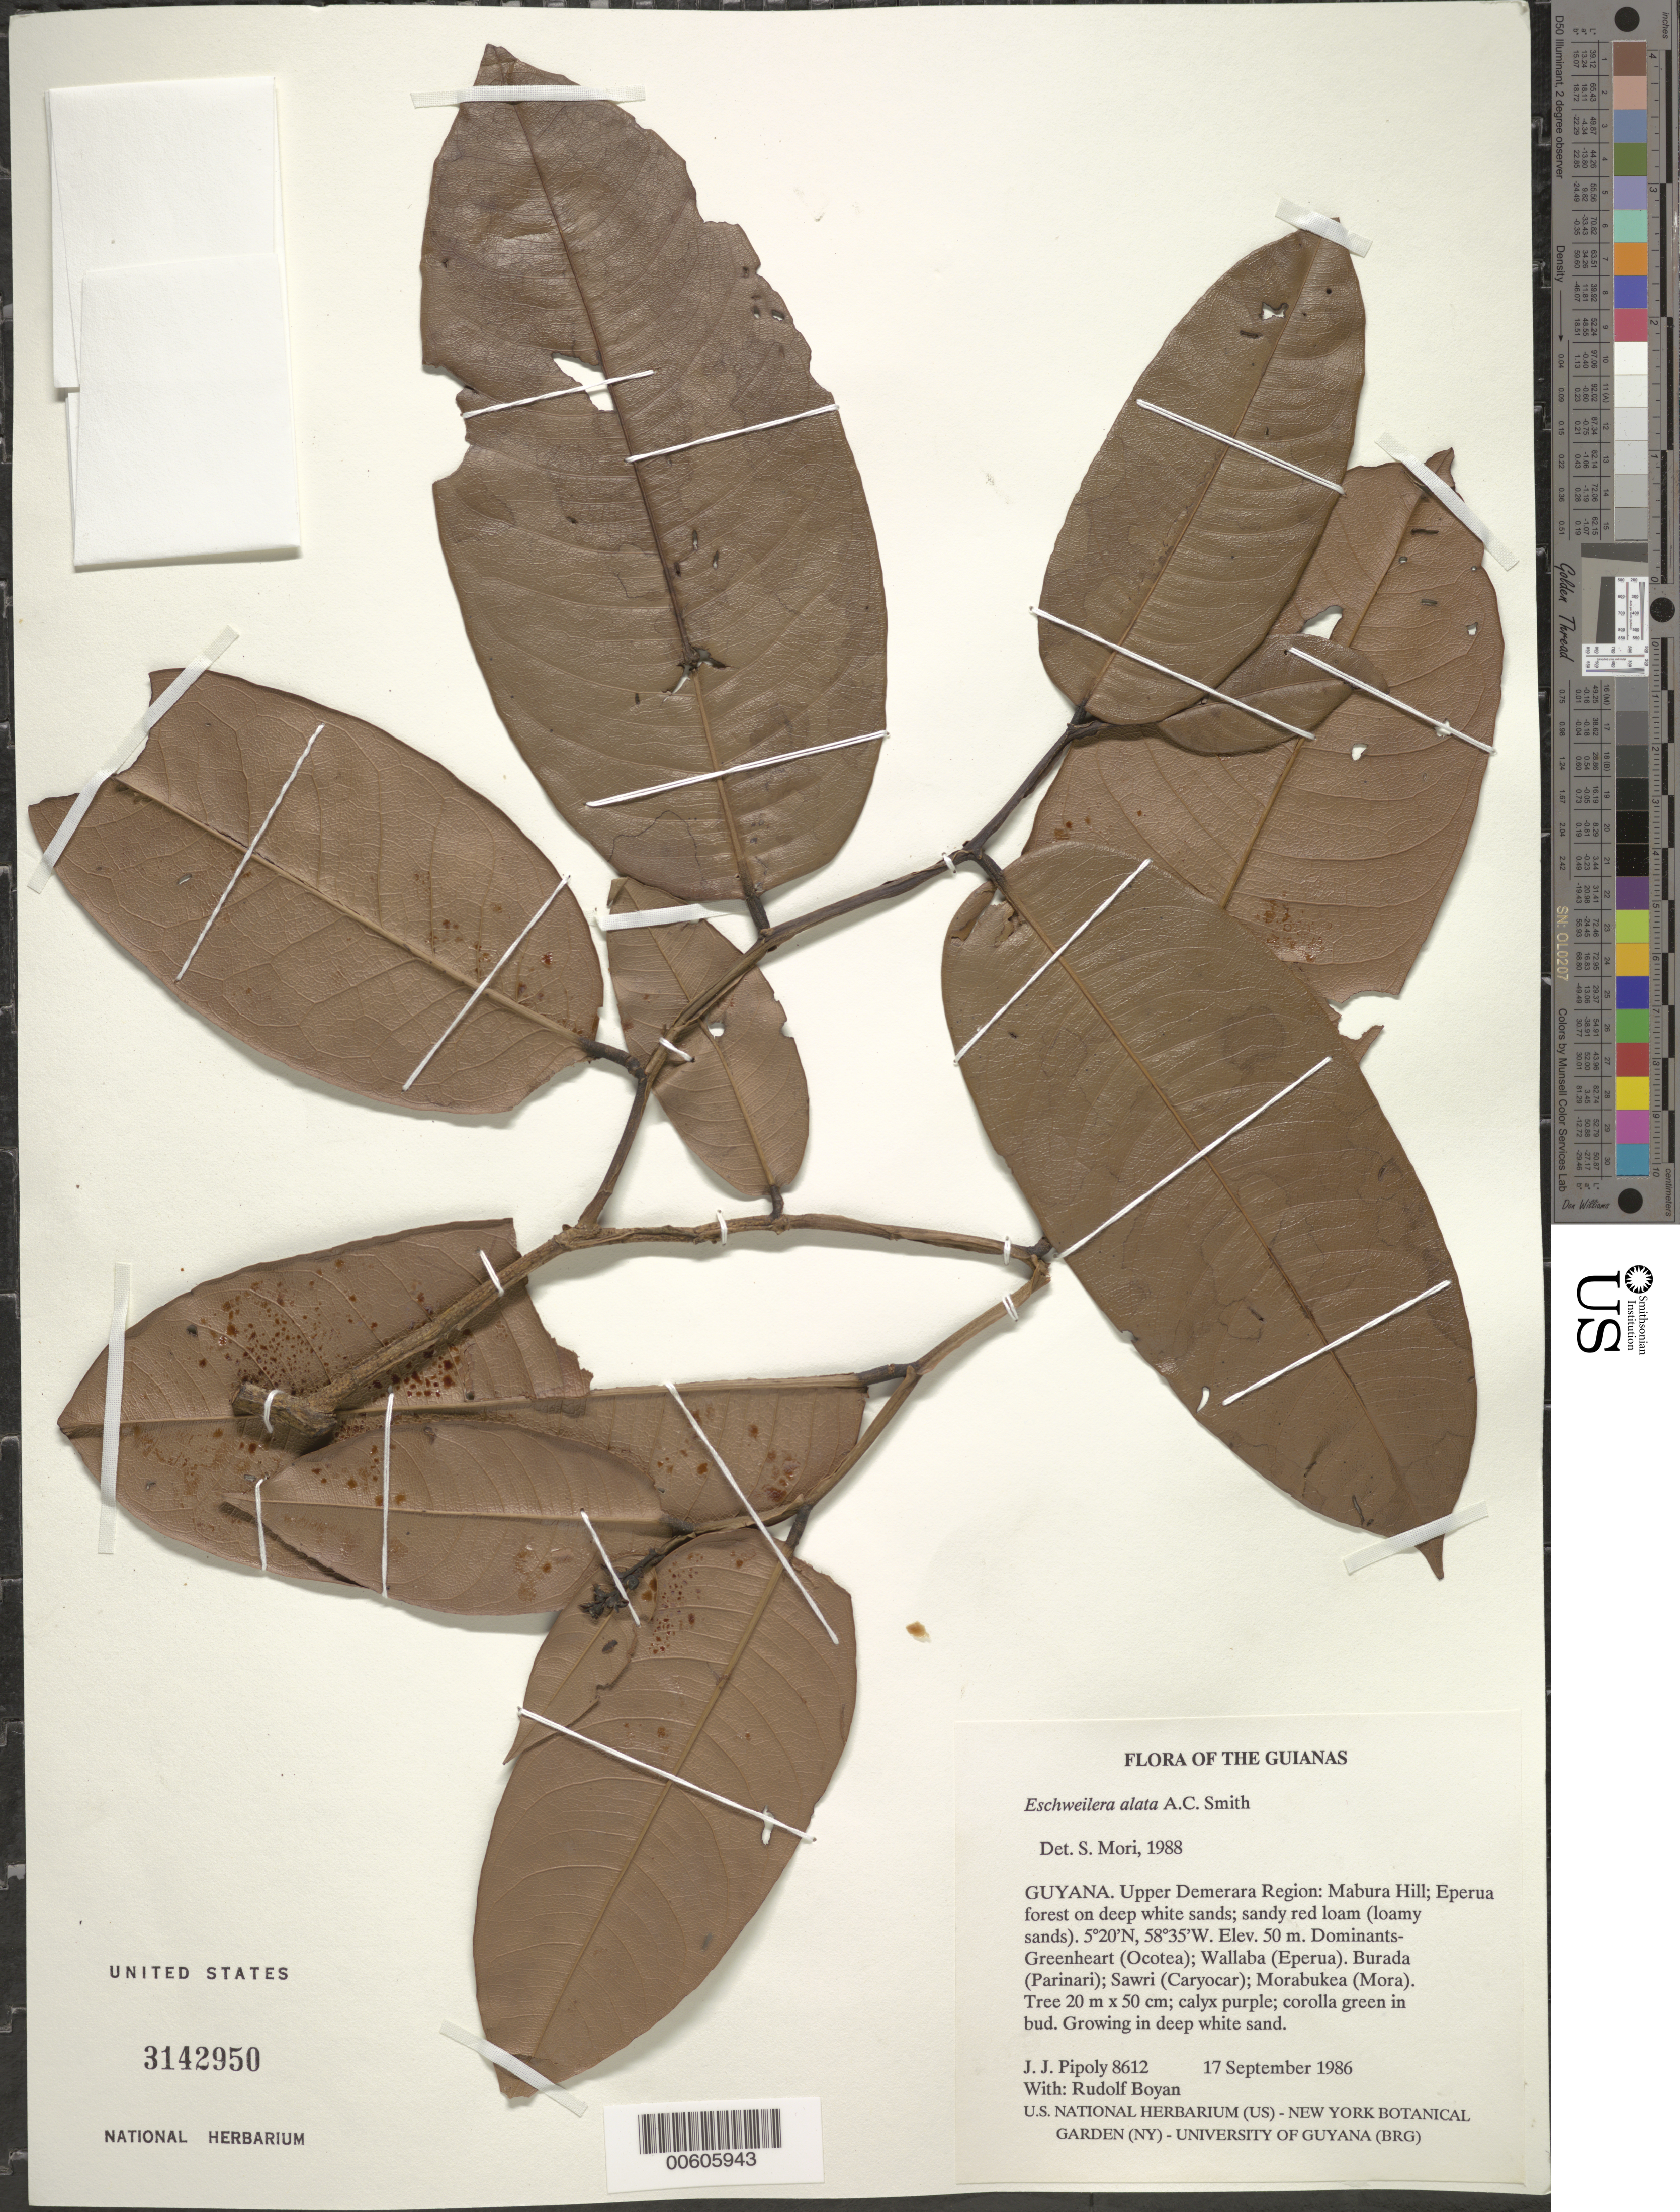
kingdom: Plantae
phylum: Tracheophyta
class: Magnoliopsida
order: Ericales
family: Lecythidaceae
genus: Eschweilera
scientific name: Eschweilera alata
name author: A.C. Sm.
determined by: Mori, Scott A.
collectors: J. J. Pipoly & R. Boyan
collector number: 8612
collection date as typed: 17 September 1986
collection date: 1986-09-17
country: Guyana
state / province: U. Demerara-Berbice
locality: Mabura Hill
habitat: Eperua forest on deep white sands; sandy red loam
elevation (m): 50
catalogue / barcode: US 3142950